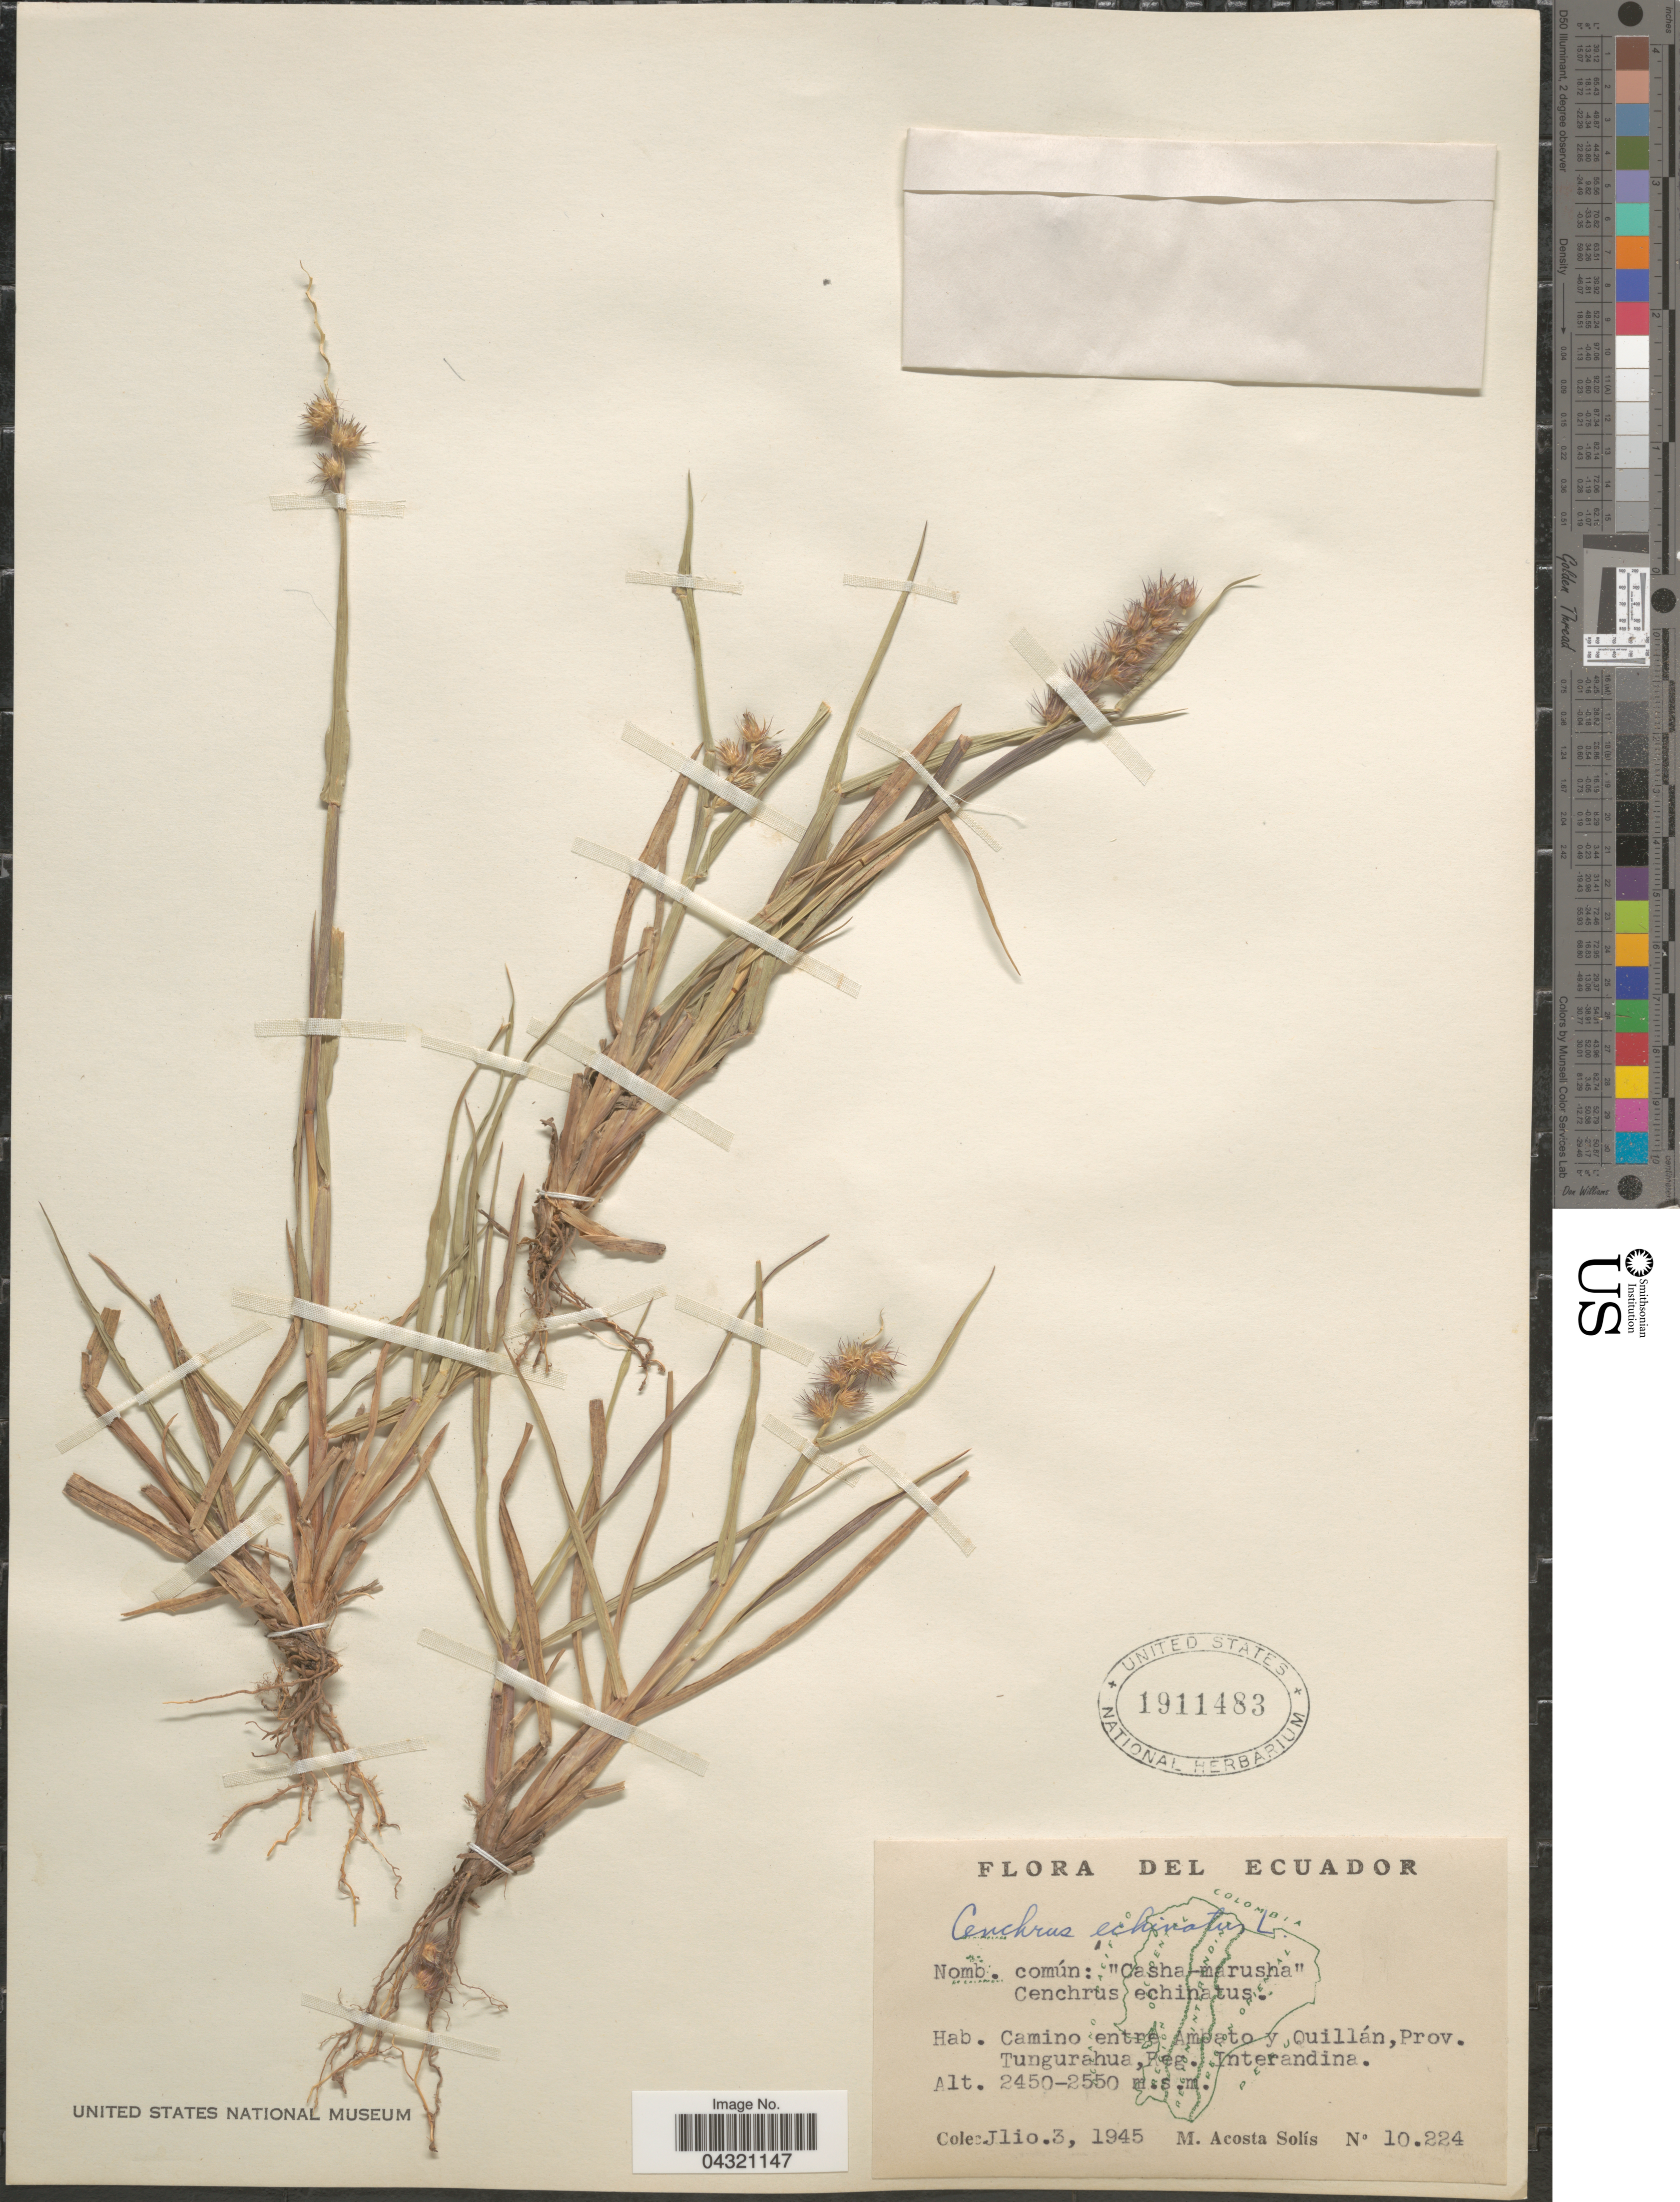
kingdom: Plantae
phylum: Tracheophyta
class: Liliopsida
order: Poales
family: Poaceae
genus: Cenchrus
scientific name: Cenchrus echinatus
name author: L.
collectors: M. Acosta Solis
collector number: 10224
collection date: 1945-07-03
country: Ecuador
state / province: Tungurahua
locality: Camino entre Ambato y Quillán, Reg. Interandina.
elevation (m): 2450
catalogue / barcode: US 1911483